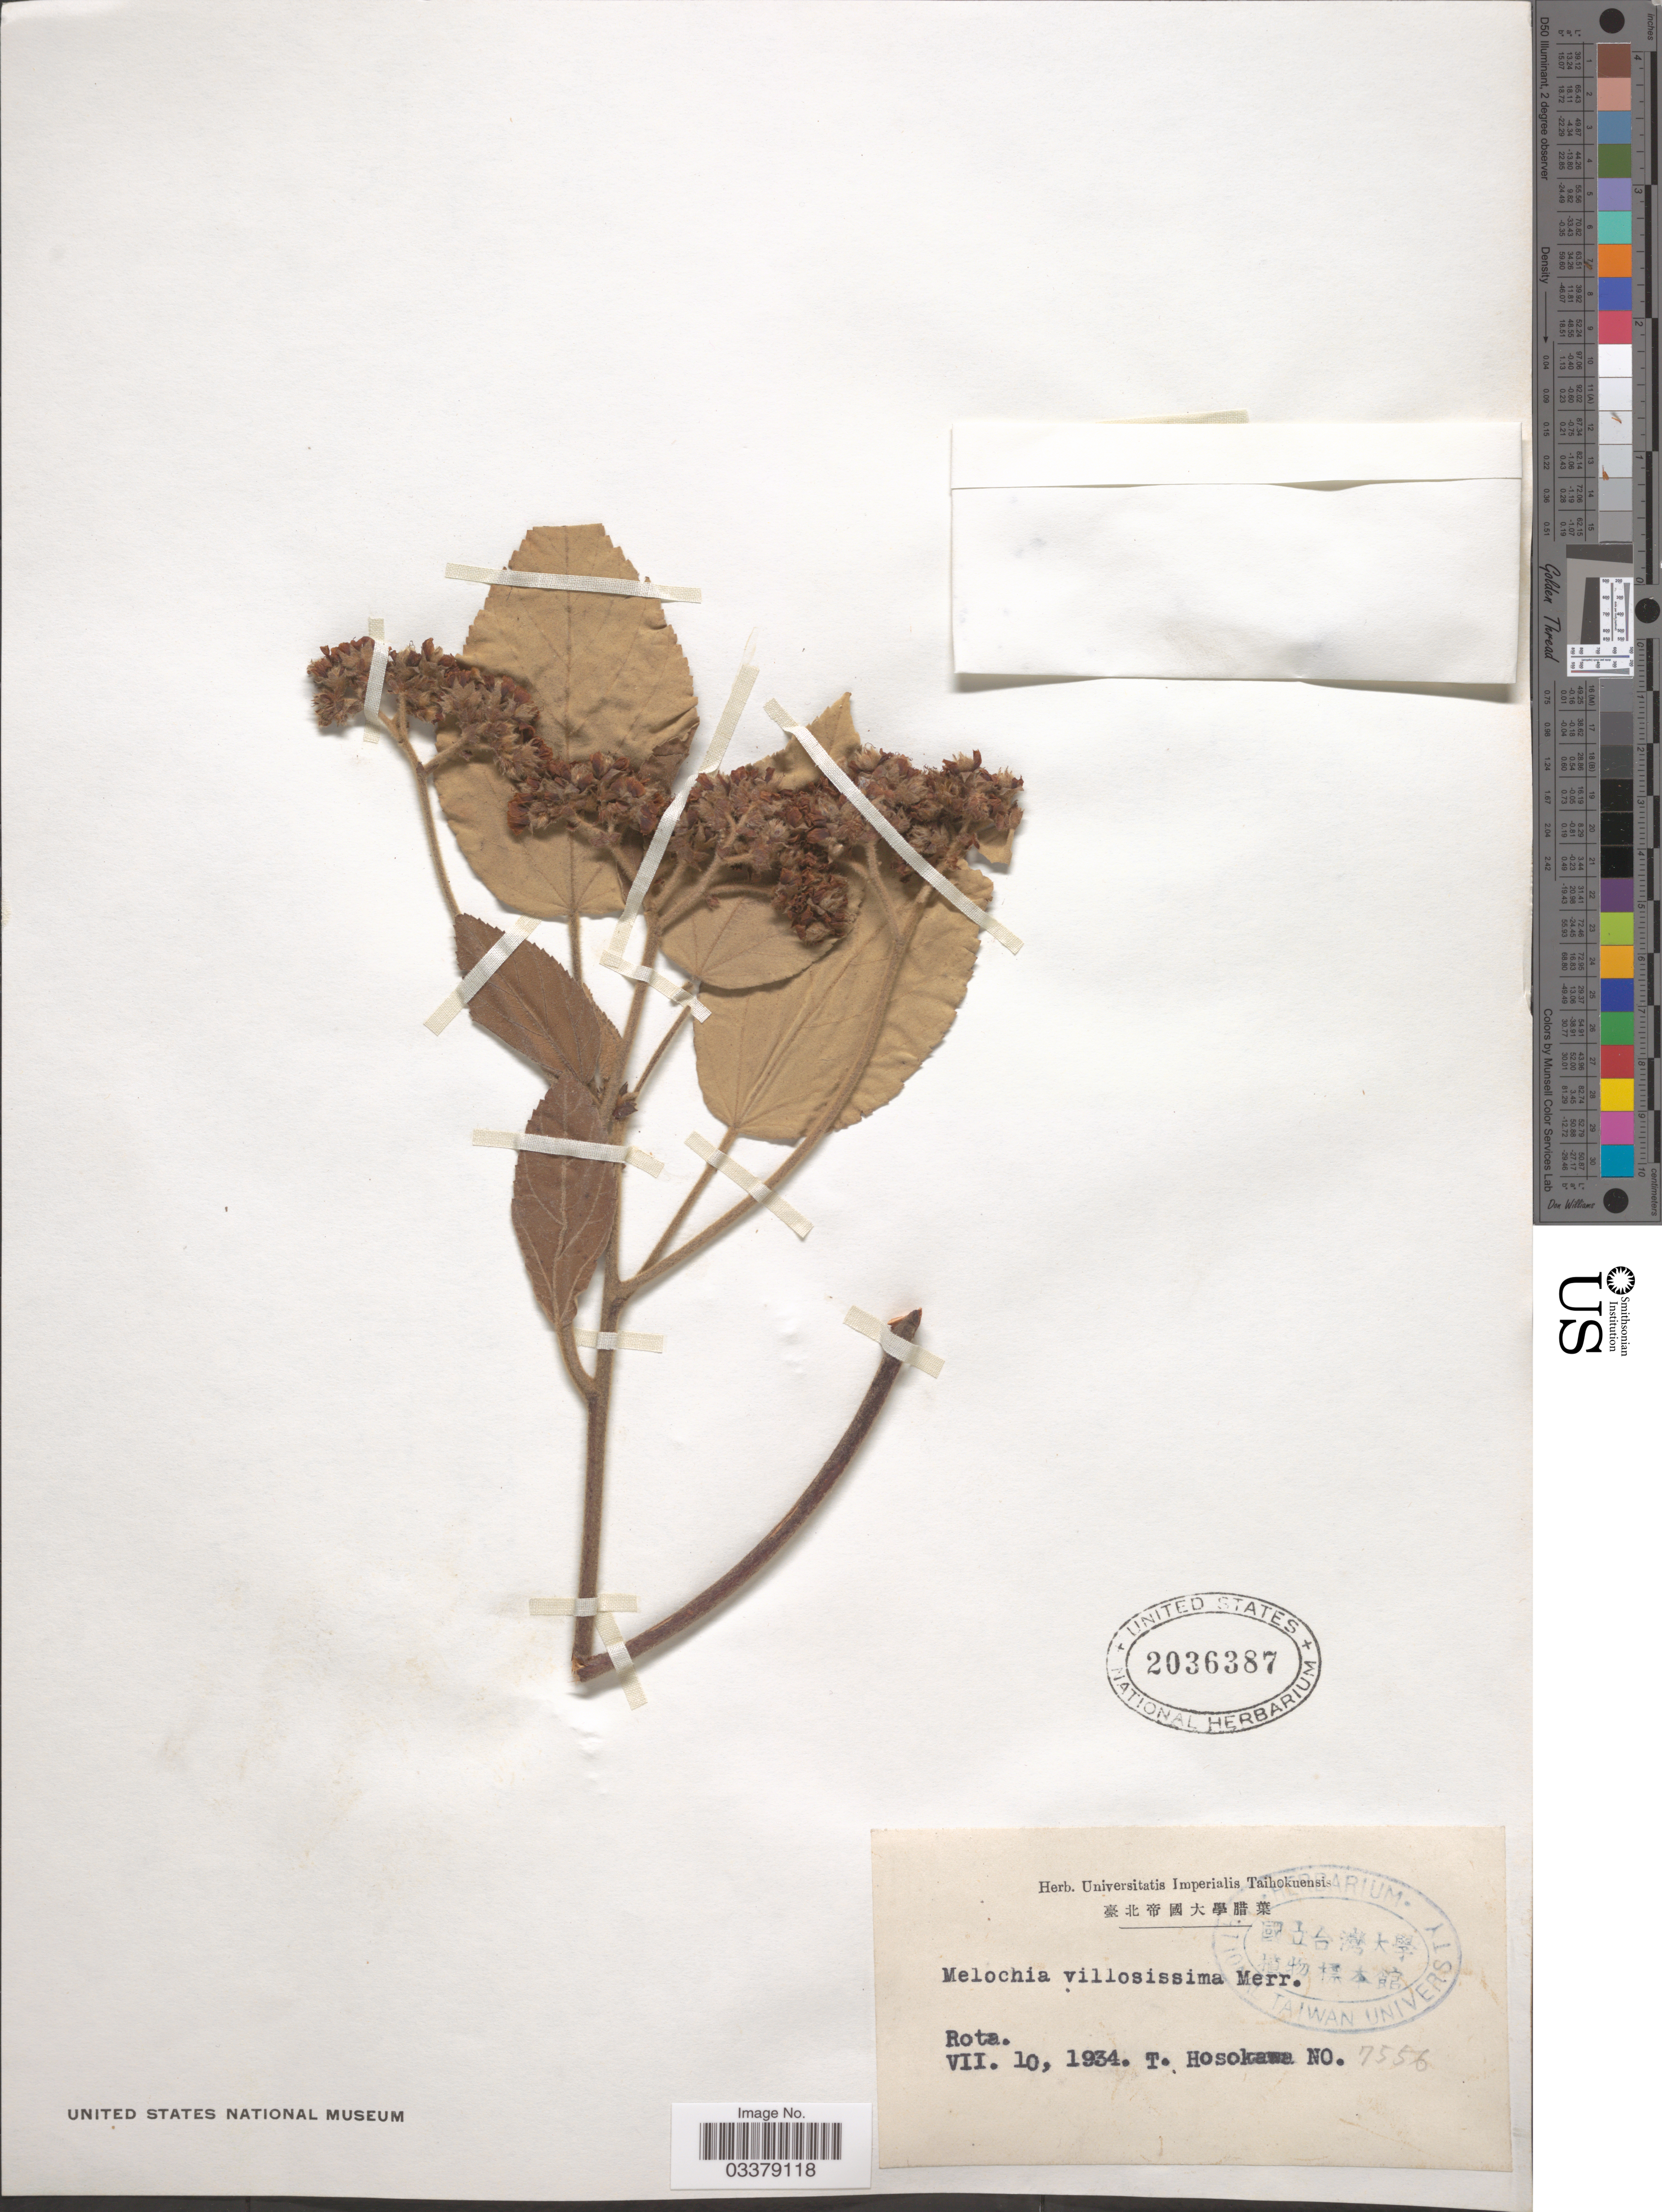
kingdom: Plantae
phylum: Tracheophyta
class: Magnoliopsida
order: Malvales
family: Malvaceae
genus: Melochia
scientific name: Melochia villosissima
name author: (C. Presl) Merr.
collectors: T. Hosokawa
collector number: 7556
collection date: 1934-07-10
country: Northern Mariana Islands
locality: Rota.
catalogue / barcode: US 2036387